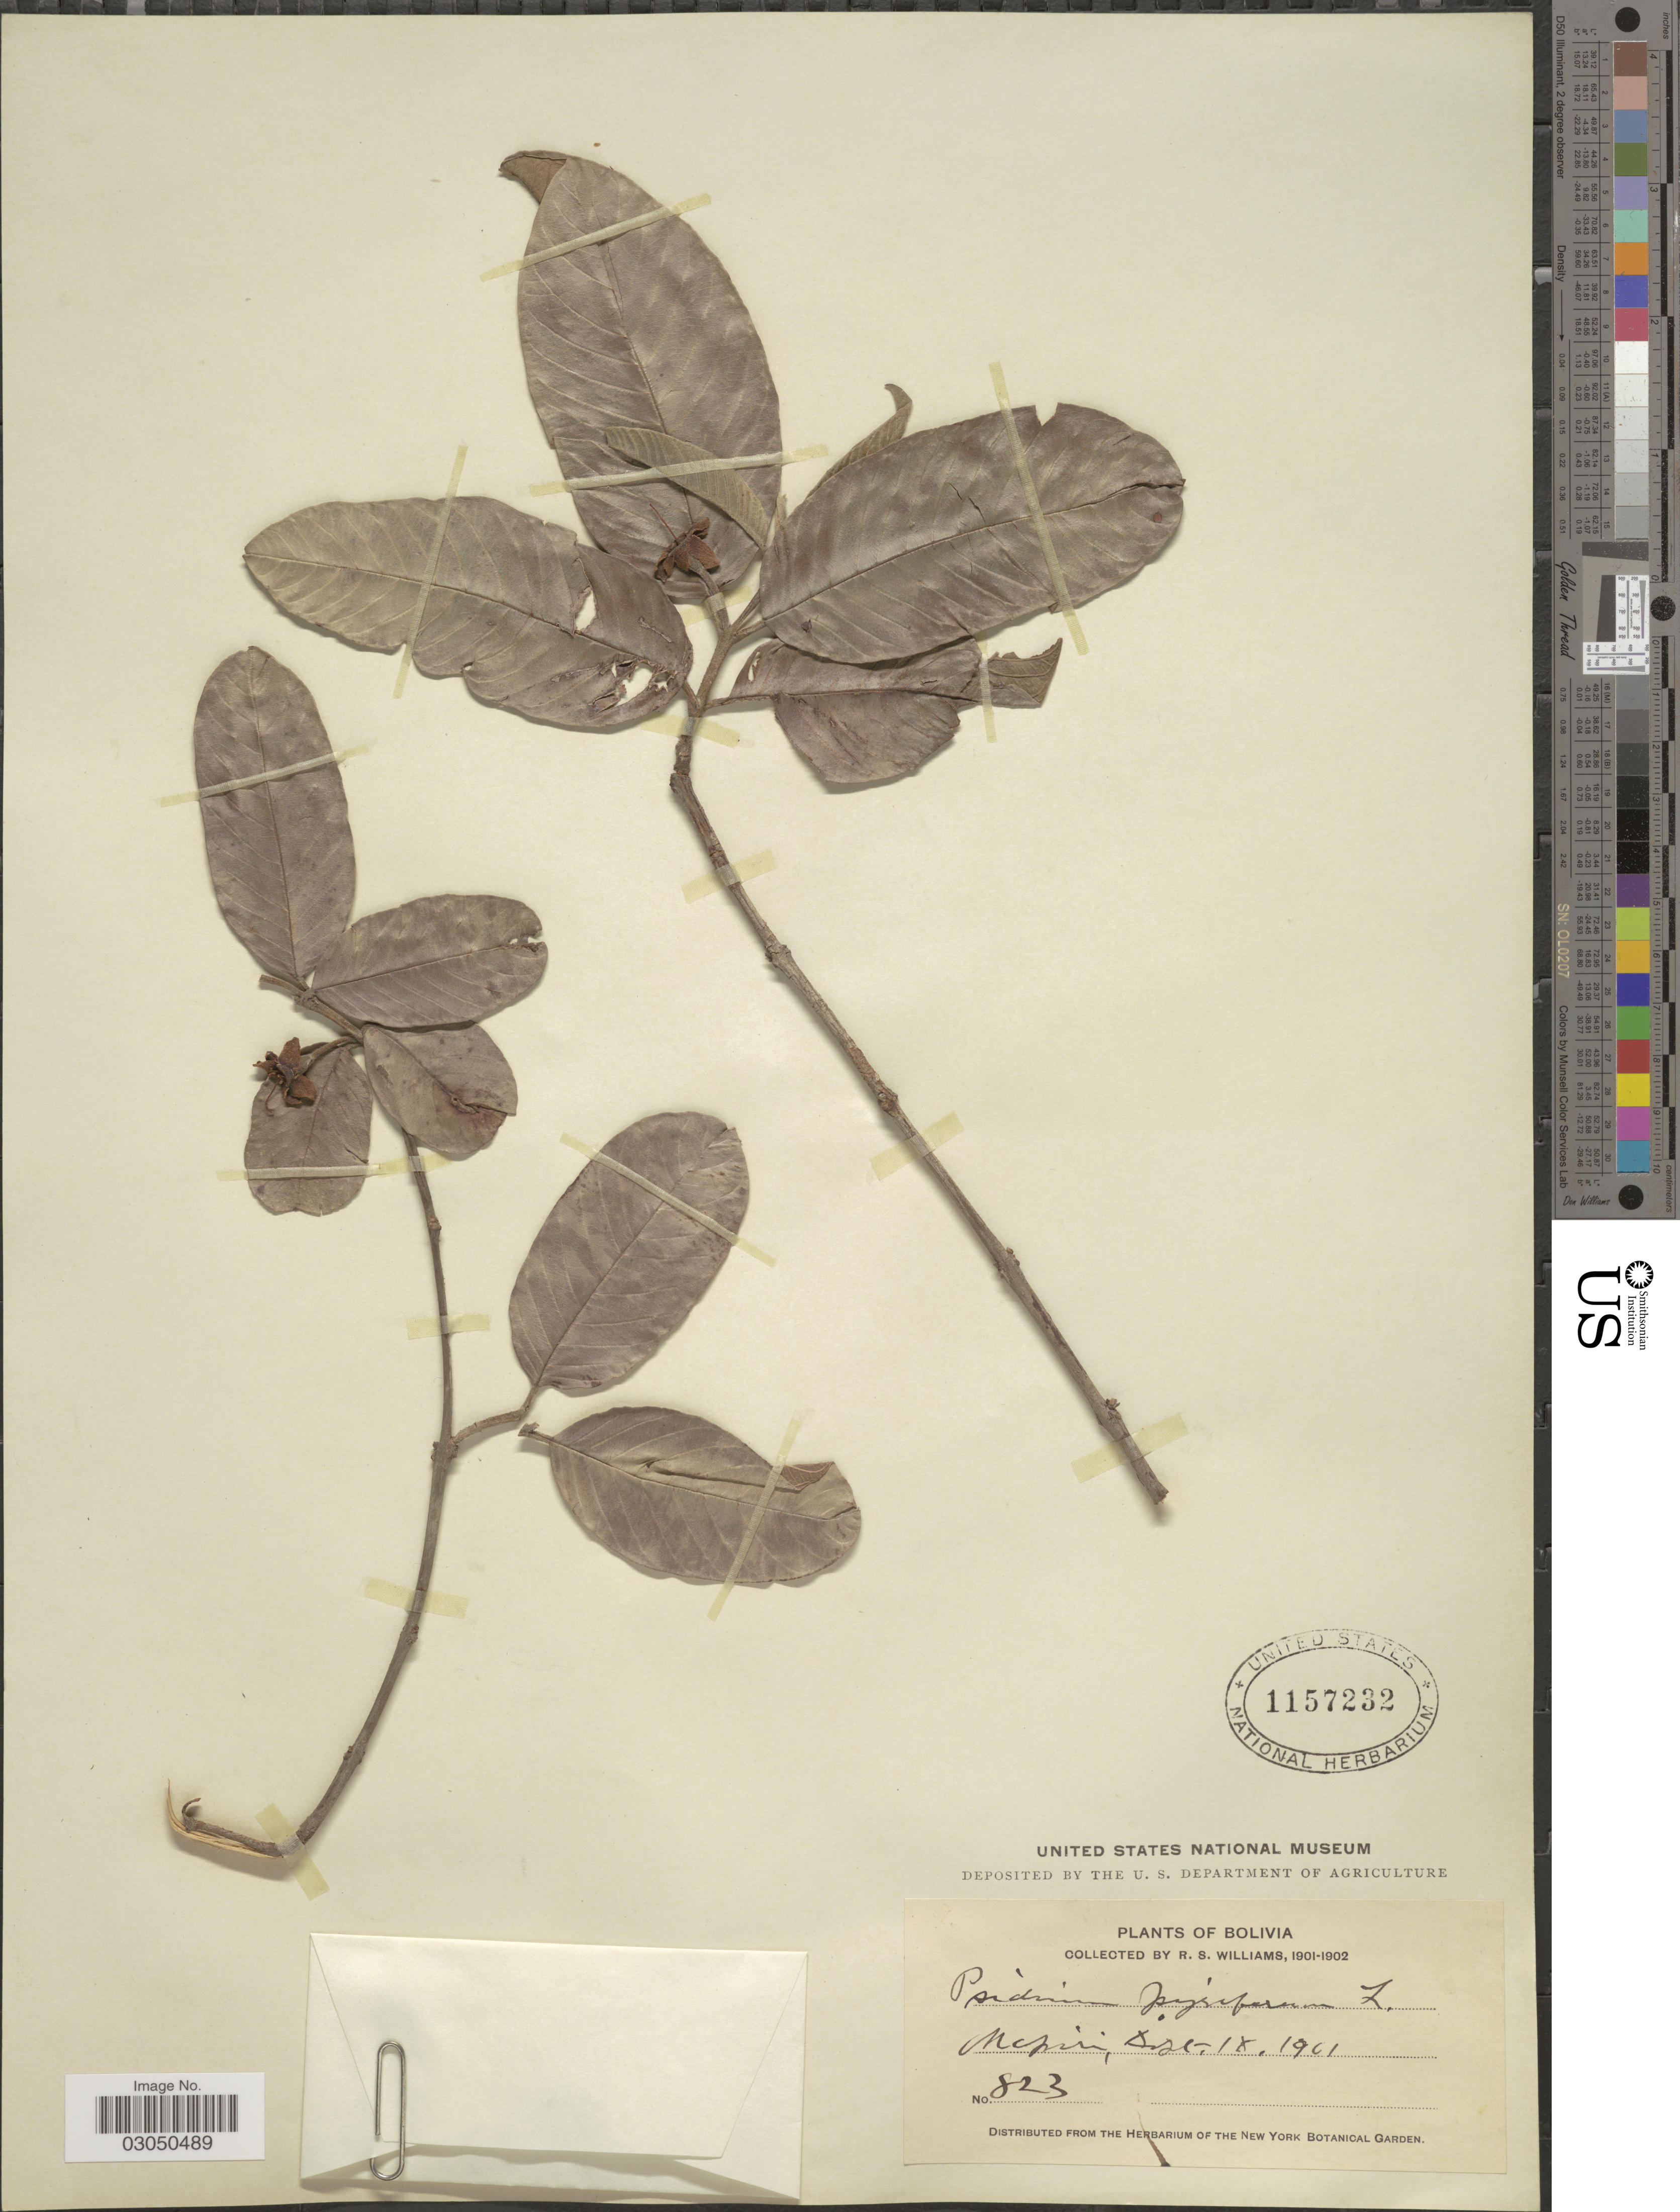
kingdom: Plantae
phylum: Tracheophyta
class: Magnoliopsida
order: Myrtales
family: Myrtaceae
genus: Psidium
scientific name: Psidium guajava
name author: L.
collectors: R. S. Williams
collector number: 823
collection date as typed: Sep. 18, 1901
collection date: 1901-09-18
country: Bolivia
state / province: La Paz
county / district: Larecaja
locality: Mapiri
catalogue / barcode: US 1157232